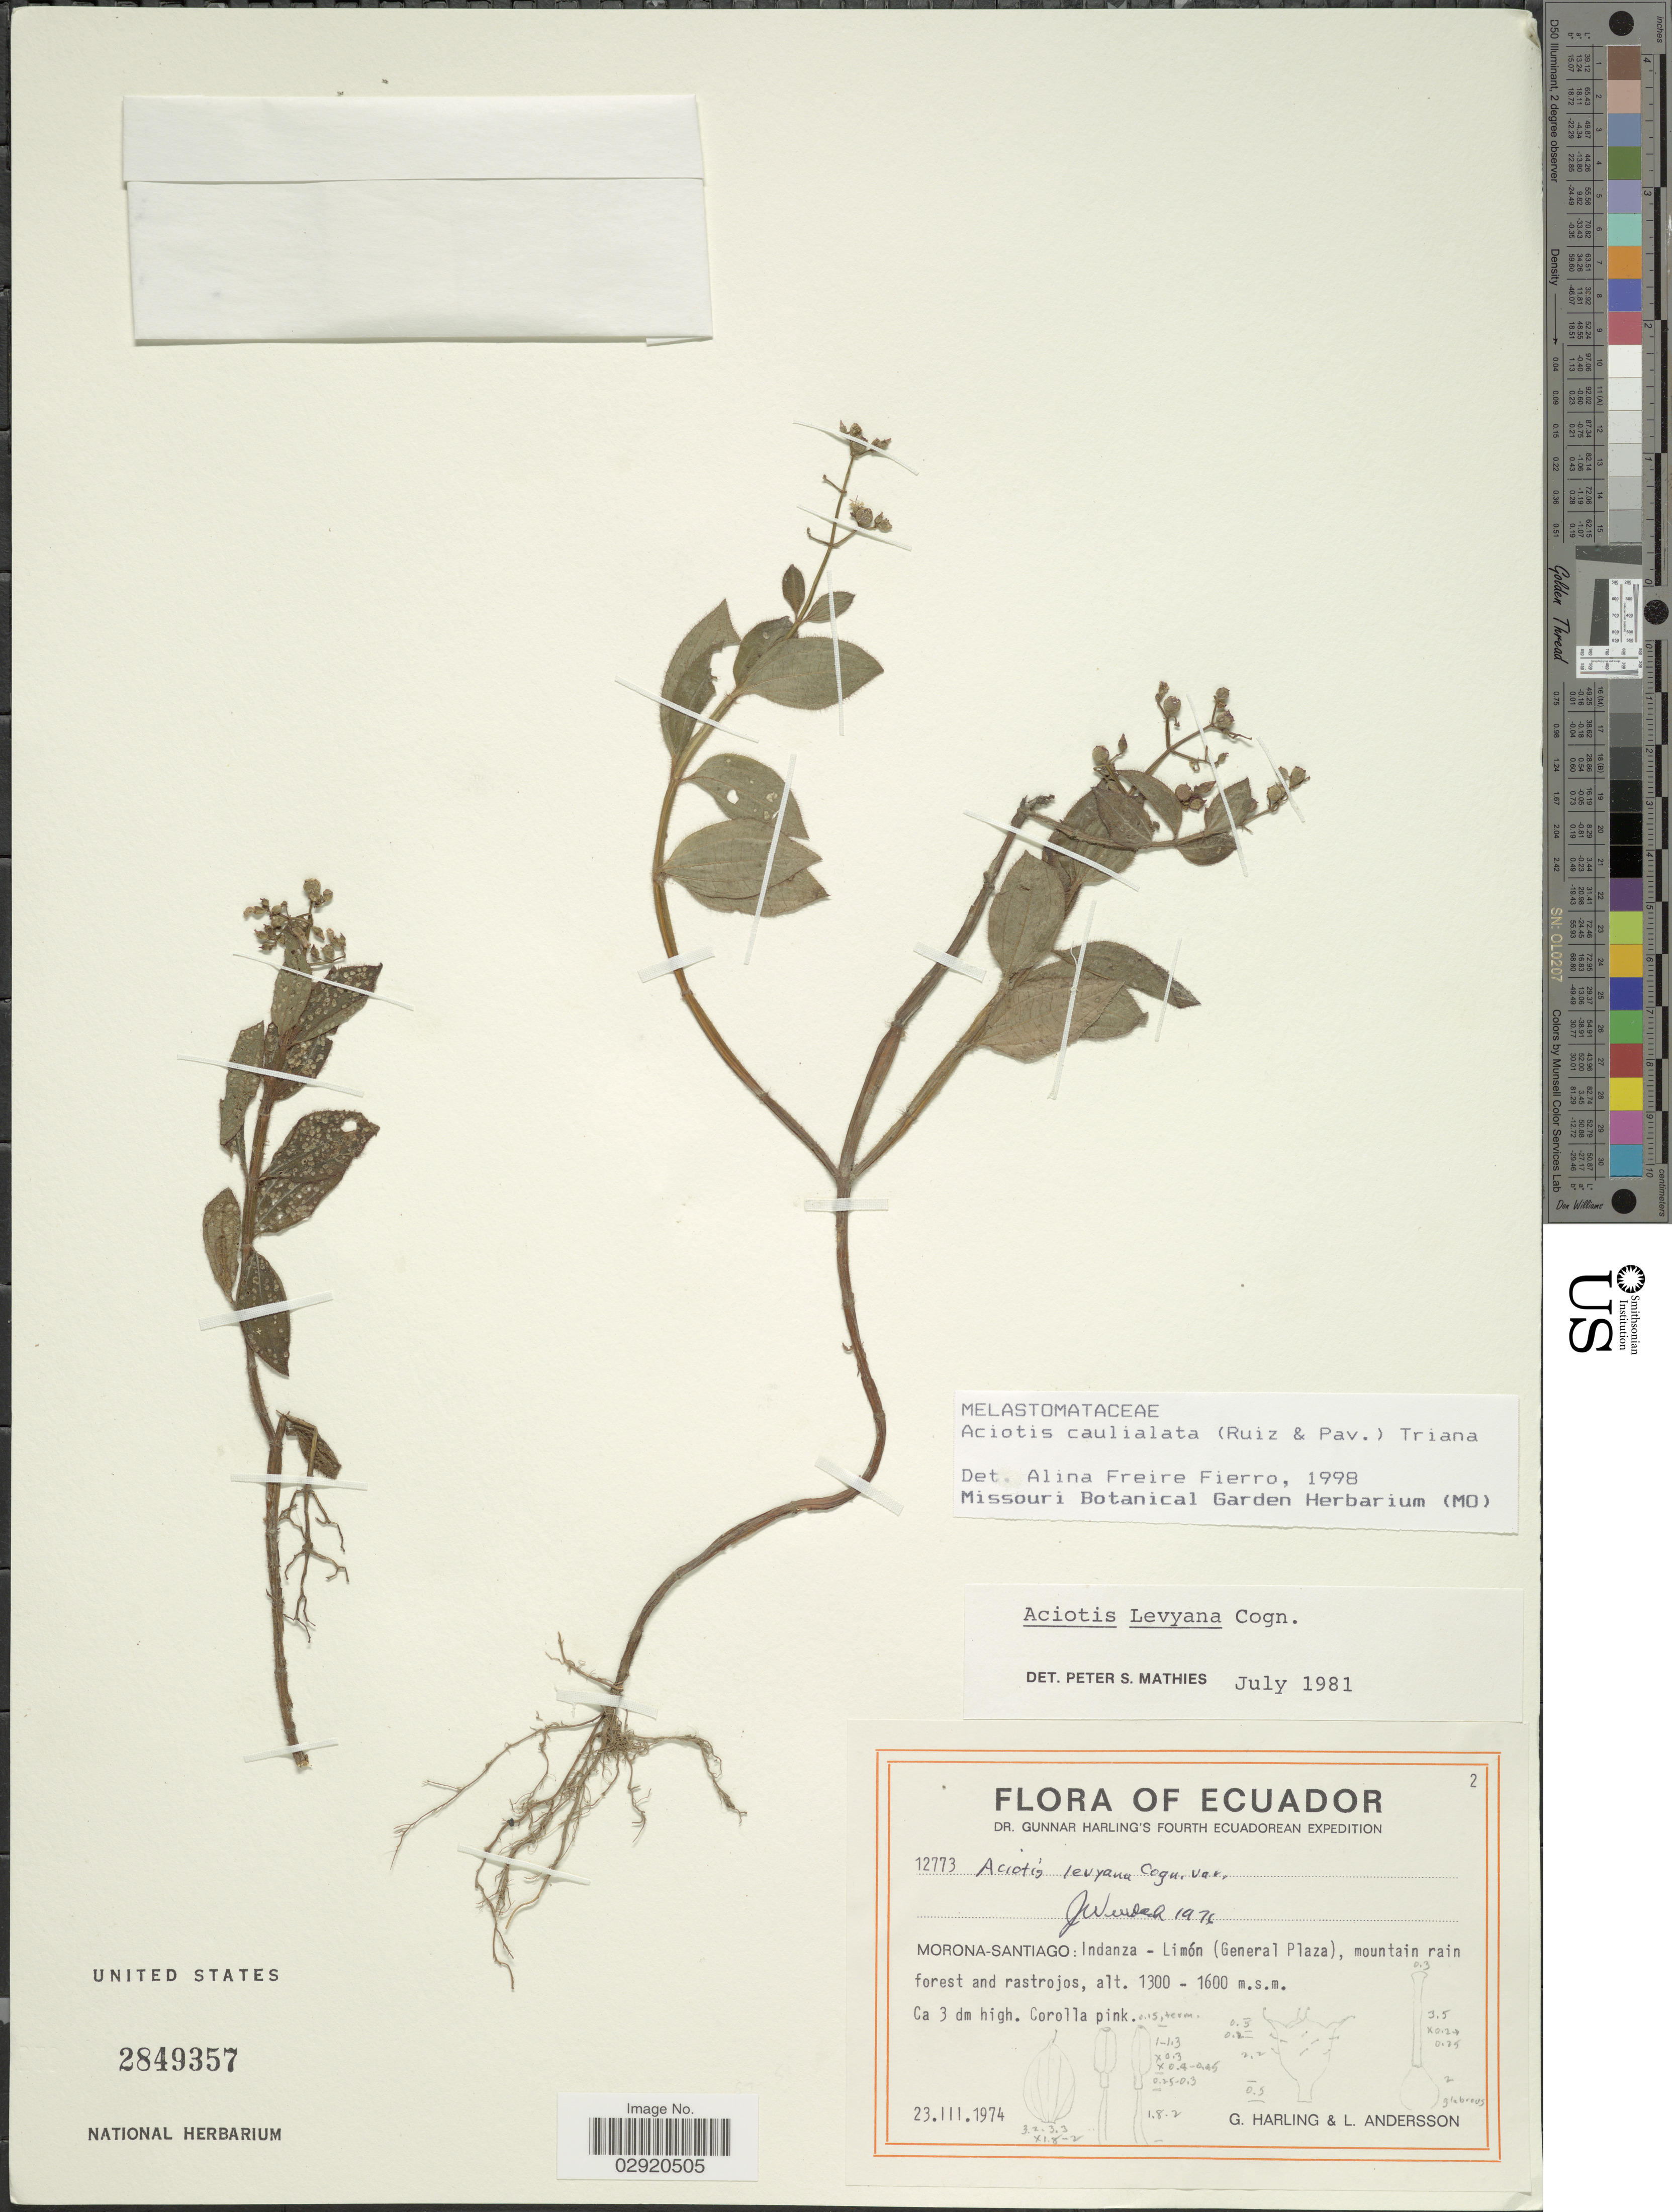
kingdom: Plantae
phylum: Tracheophyta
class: Magnoliopsida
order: Myrtales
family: Melastomataceae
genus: Aciotis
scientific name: Aciotis rubricaulis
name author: (Mart. ex DC.) Triana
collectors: G. Harling & L. Andersson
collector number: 12773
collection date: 1974-03-23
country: Ecuador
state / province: Morona-Santiago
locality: Indanza - Limón (General Plaza).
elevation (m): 1300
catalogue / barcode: US 2849357